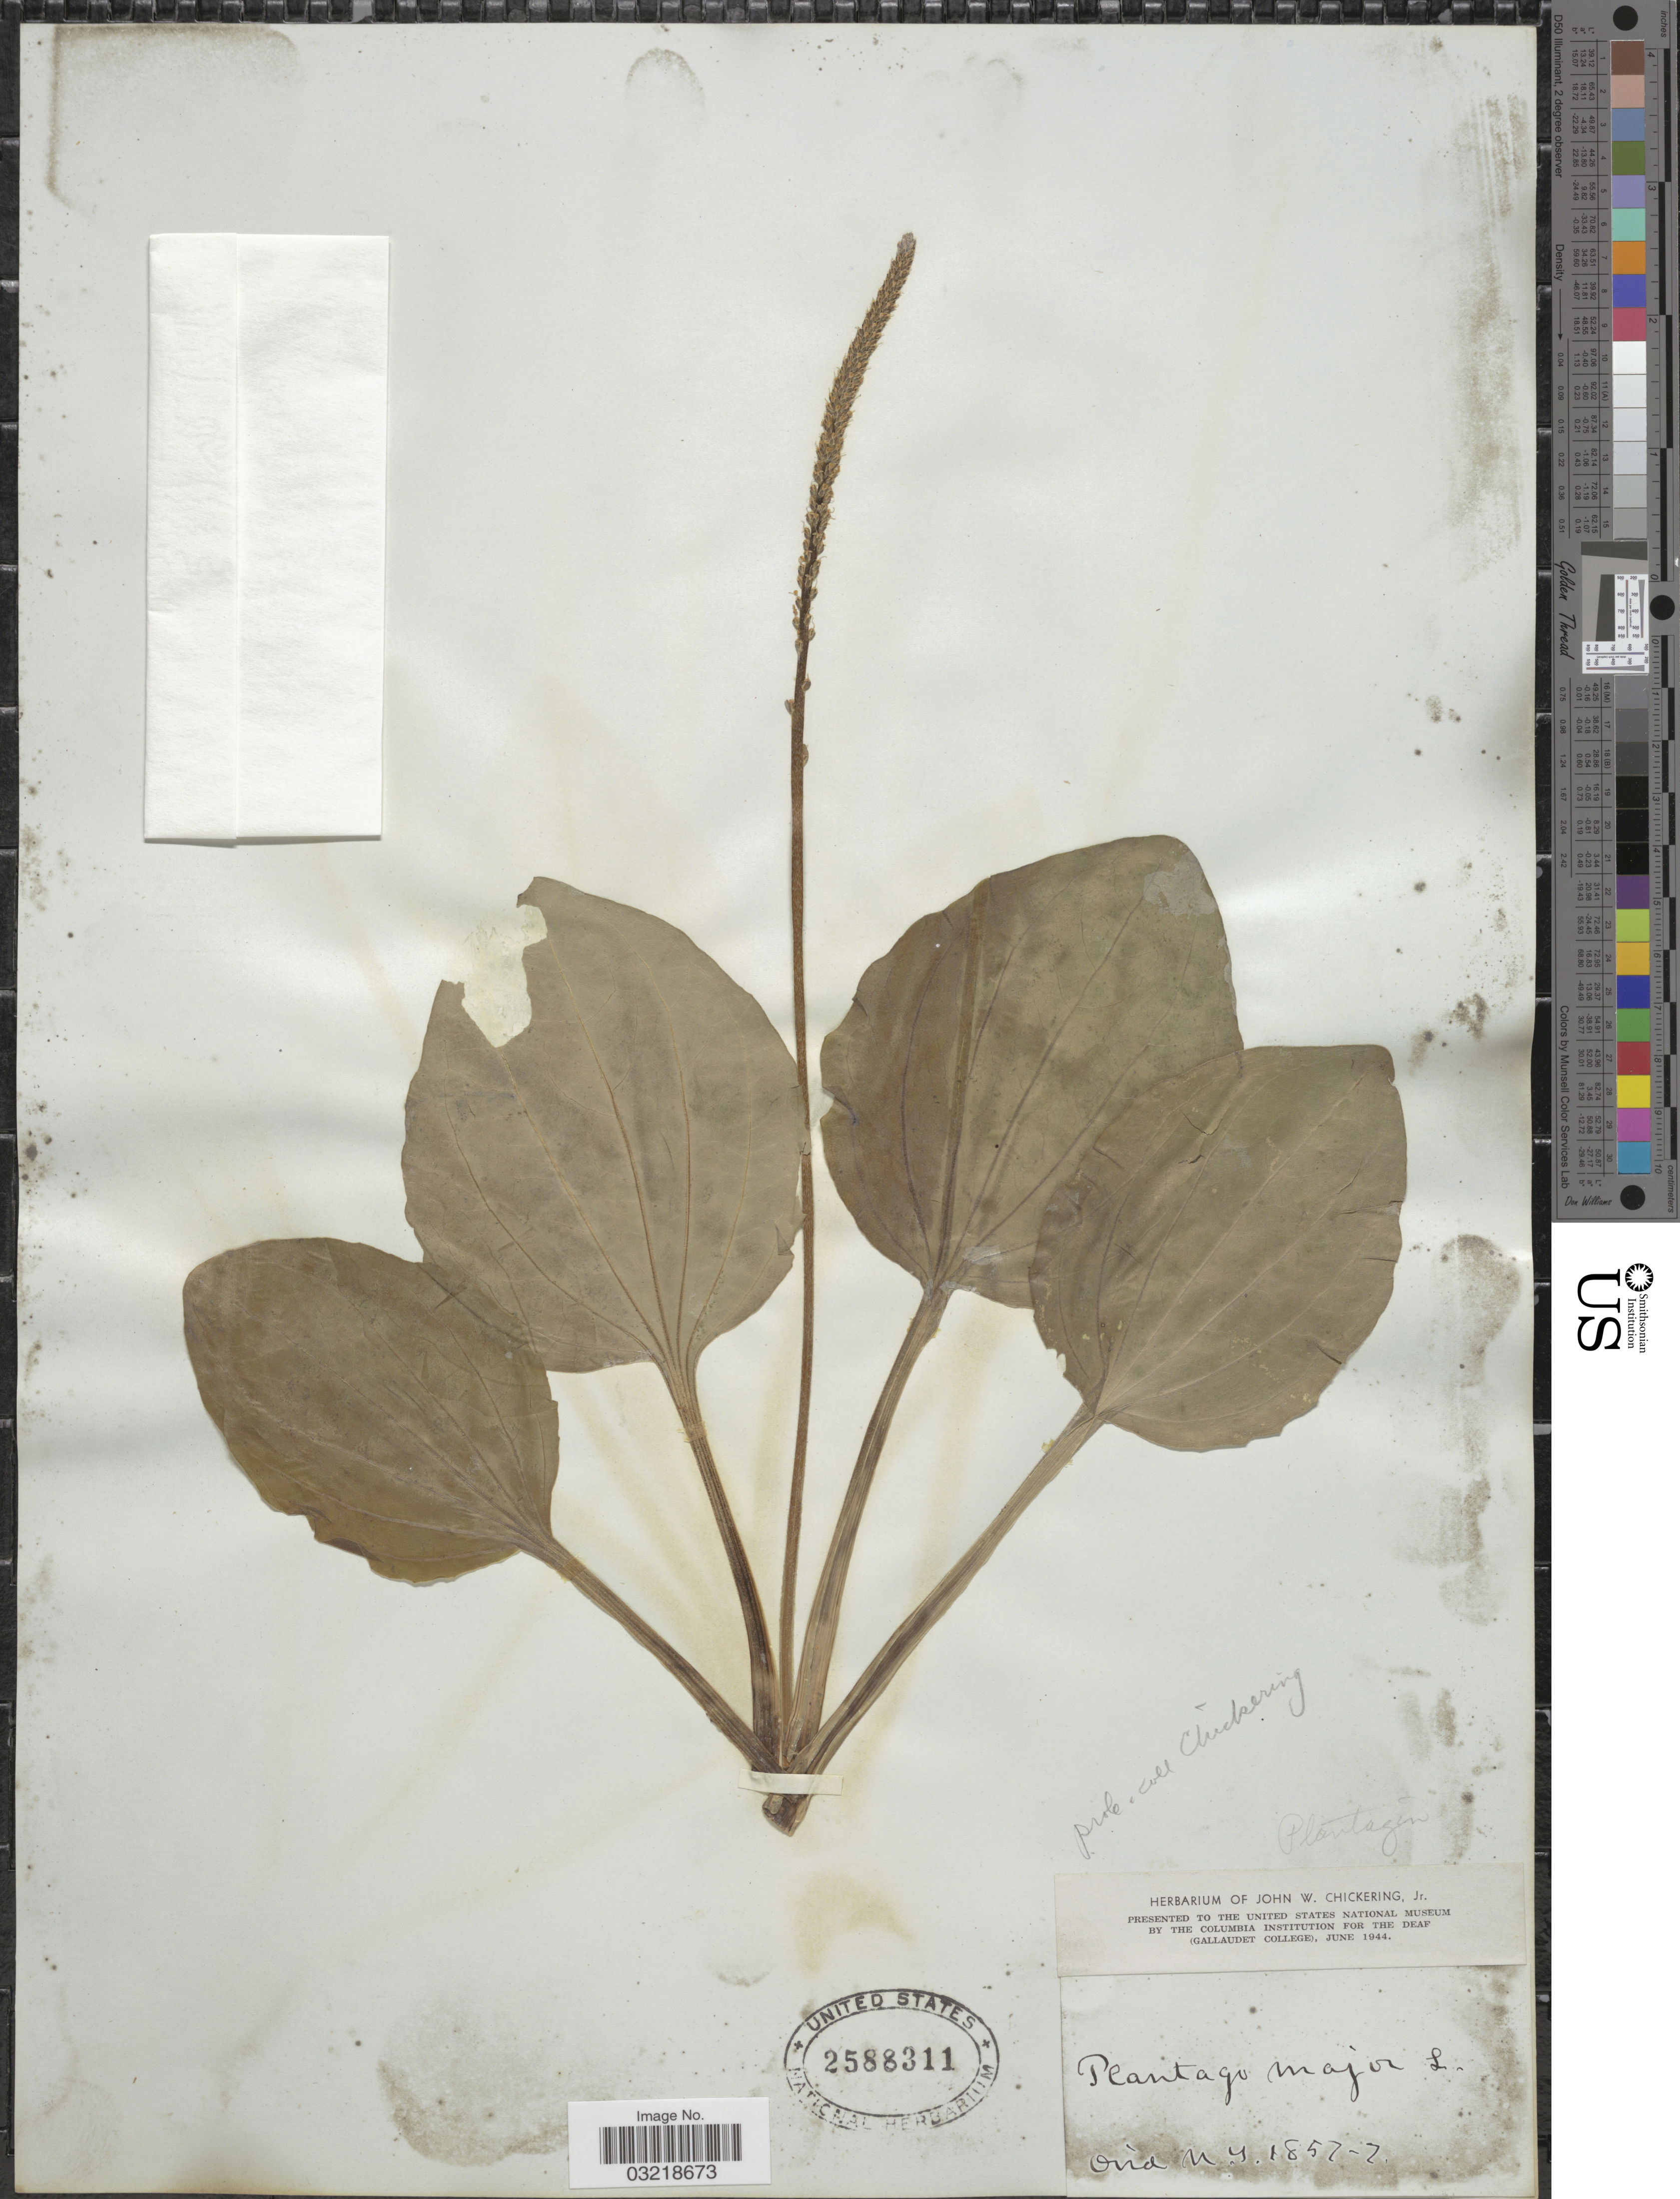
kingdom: Plantae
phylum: Tracheophyta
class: Magnoliopsida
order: Lamiales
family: Plantaginaceae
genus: Plantago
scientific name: Plantago major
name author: L.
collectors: Ex herb. John W. Chickering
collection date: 1857-07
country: United States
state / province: New York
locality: Ovid.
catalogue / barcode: US 2588311